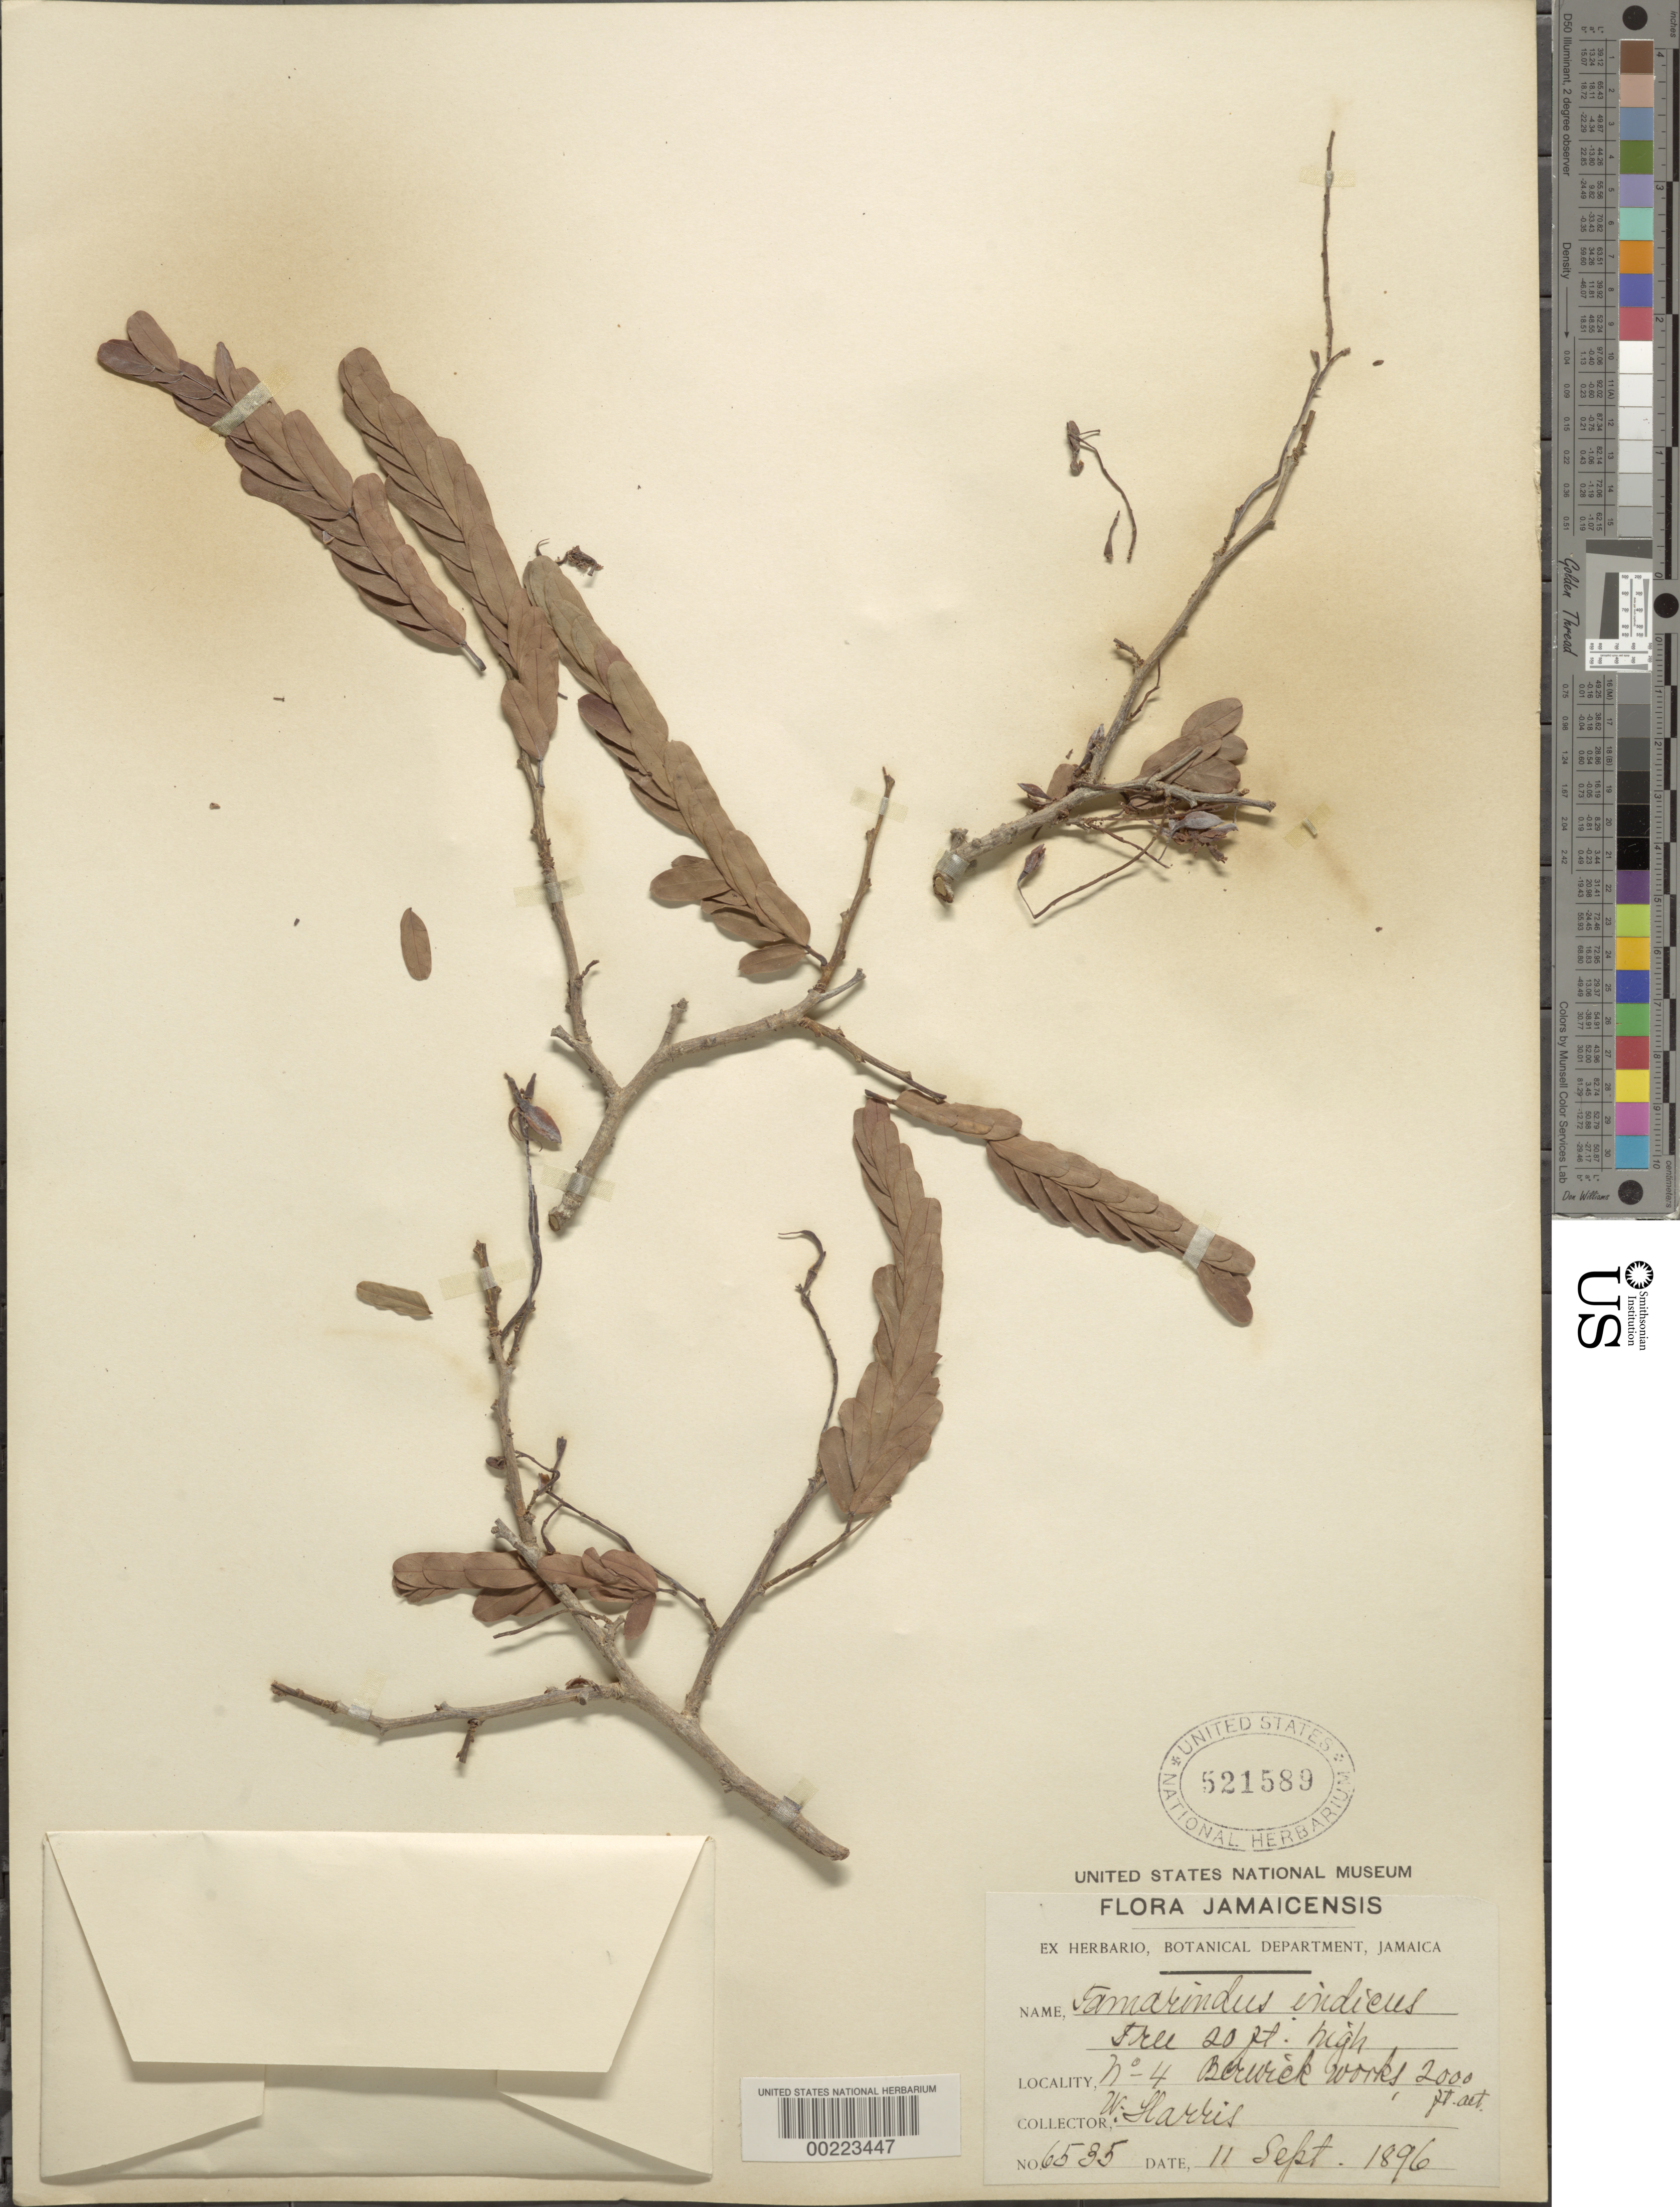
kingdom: Plantae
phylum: Tracheophyta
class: Magnoliopsida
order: Fabales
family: Fabaceae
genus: Tamarindus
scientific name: Tamarindus indica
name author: L.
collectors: W. H. Harris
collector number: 6535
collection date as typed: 11 Sep 1896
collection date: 1896-09-11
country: Jamaica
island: Greater Antilles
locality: No. 4 berwick works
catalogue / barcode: US 521589